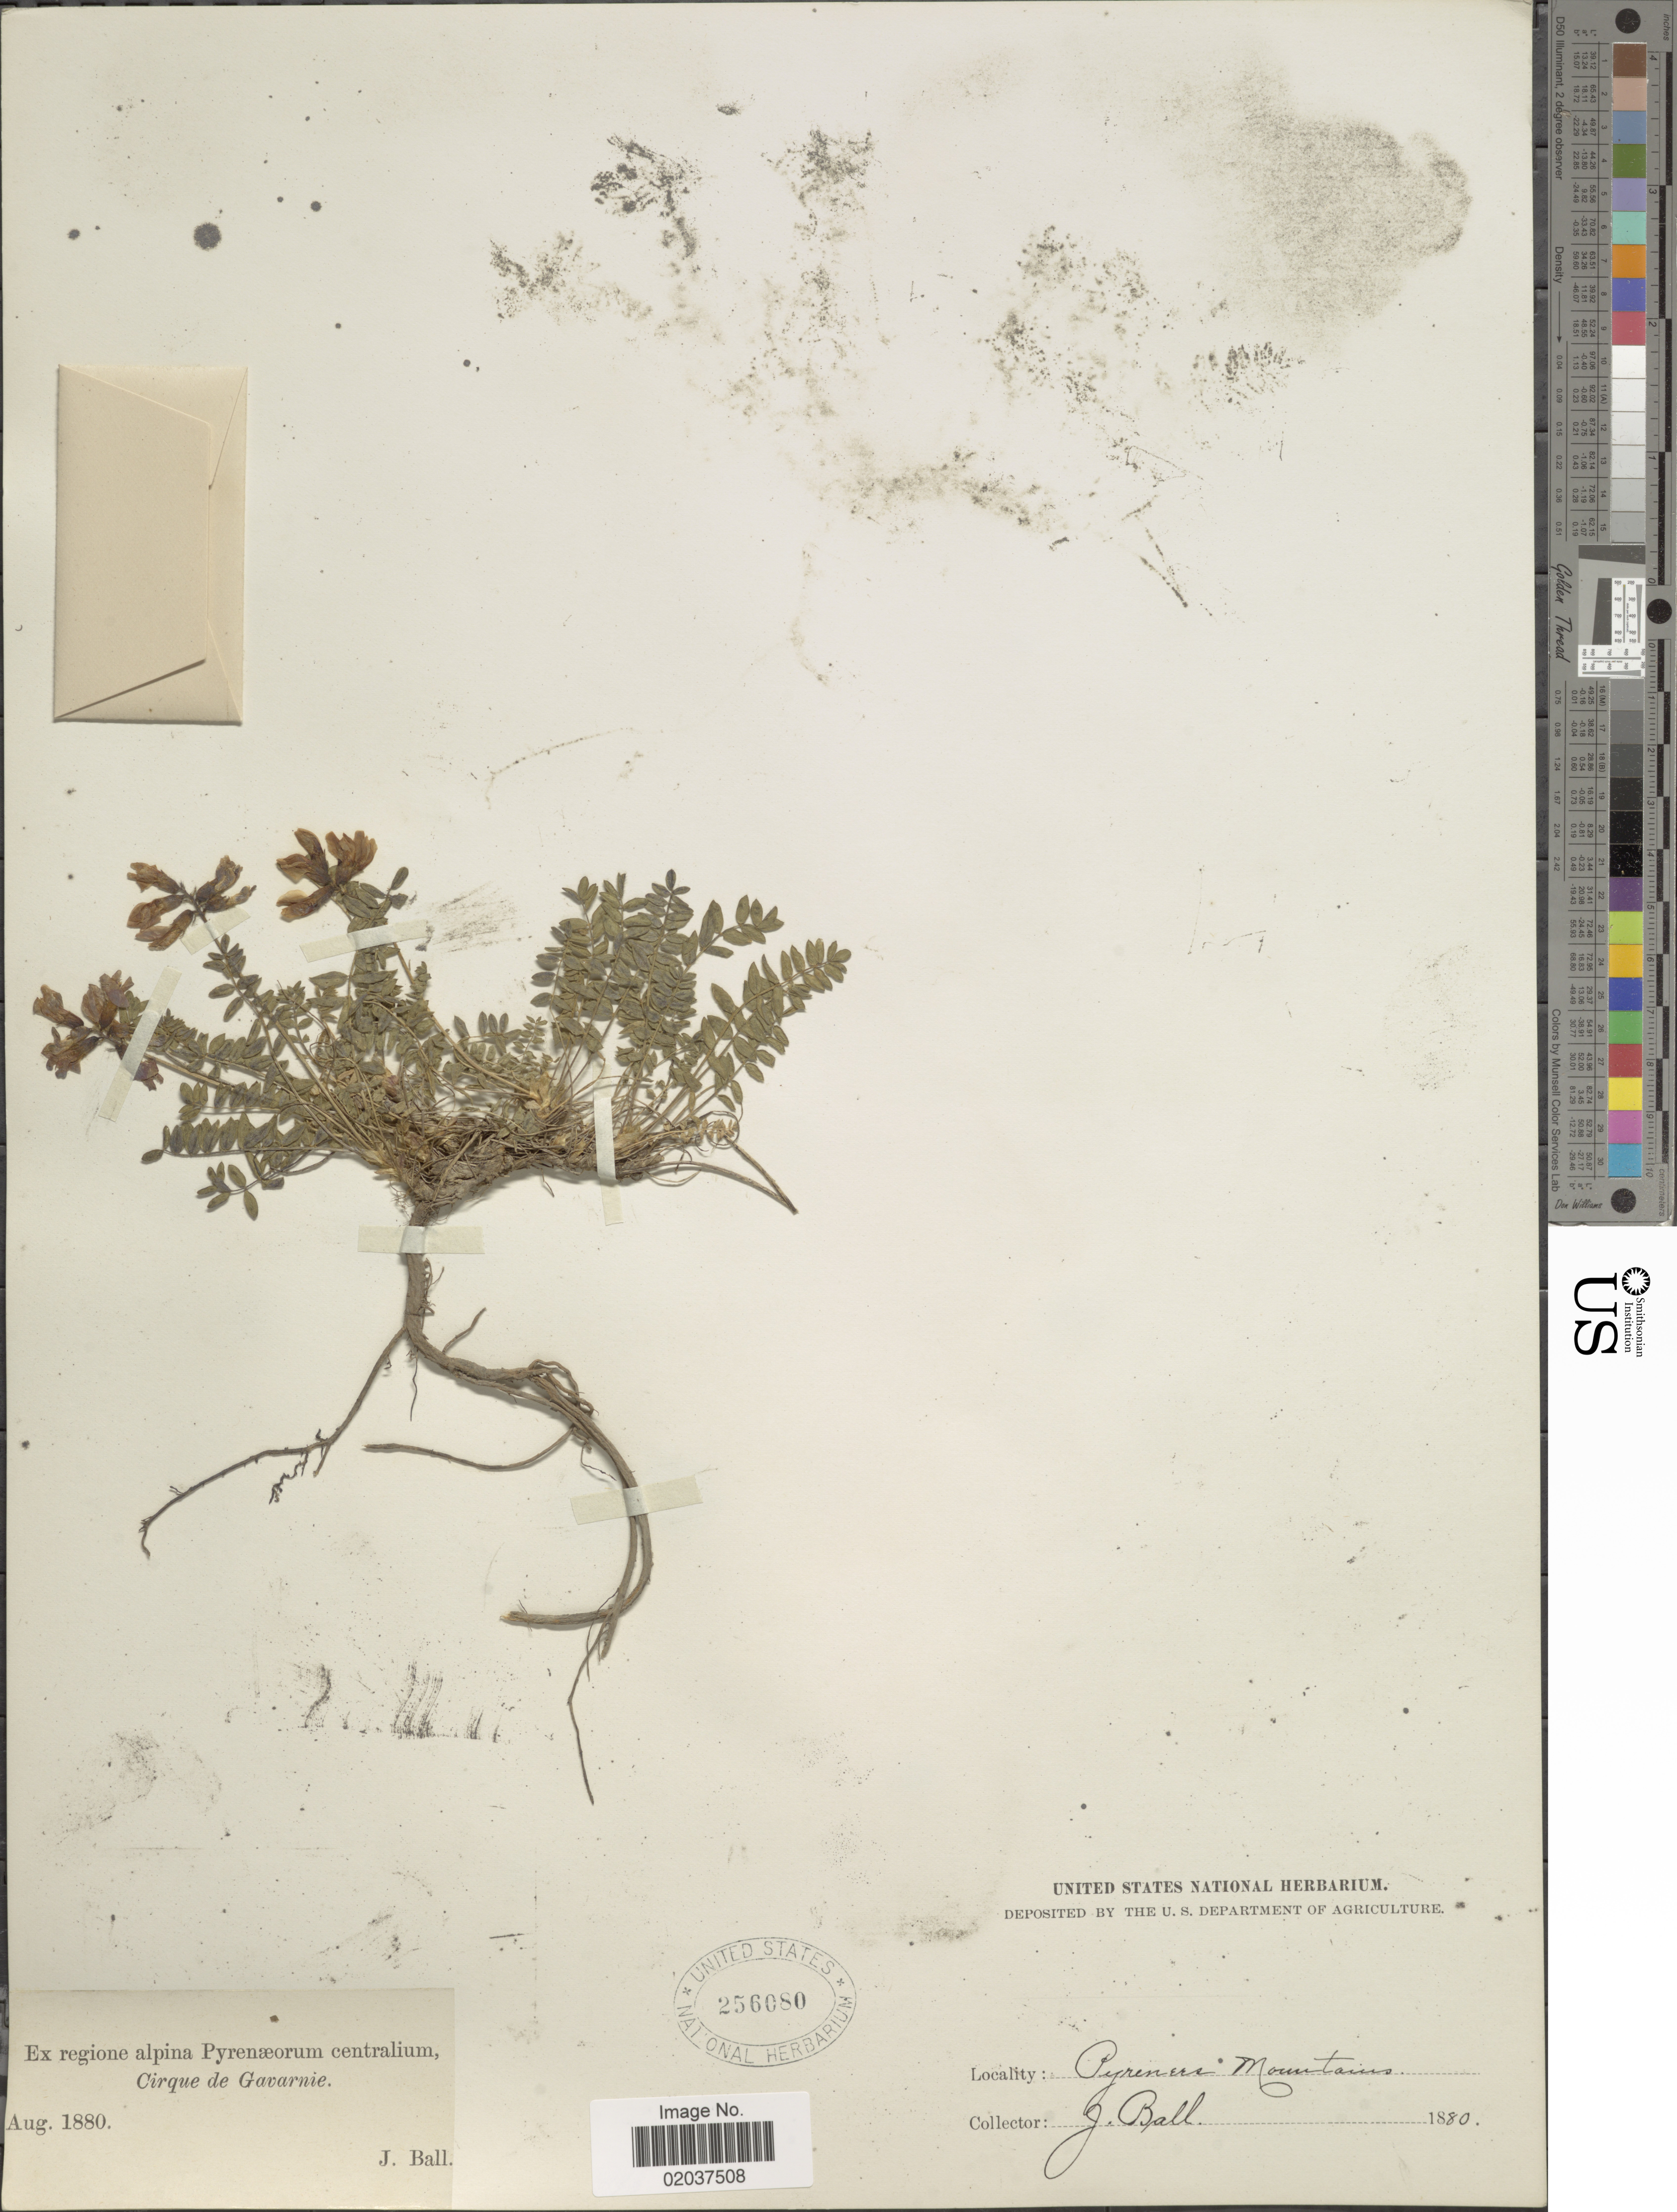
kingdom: Plantae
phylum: Tracheophyta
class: Magnoliopsida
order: Fabales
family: Fabaceae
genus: Astragalus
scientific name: Astragalus sp.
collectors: J. Ball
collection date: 1885-08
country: France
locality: Pyrenee Mountains, Alpina Pyrenaeorum centralium Cirque de Gavarbie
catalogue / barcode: US 256080